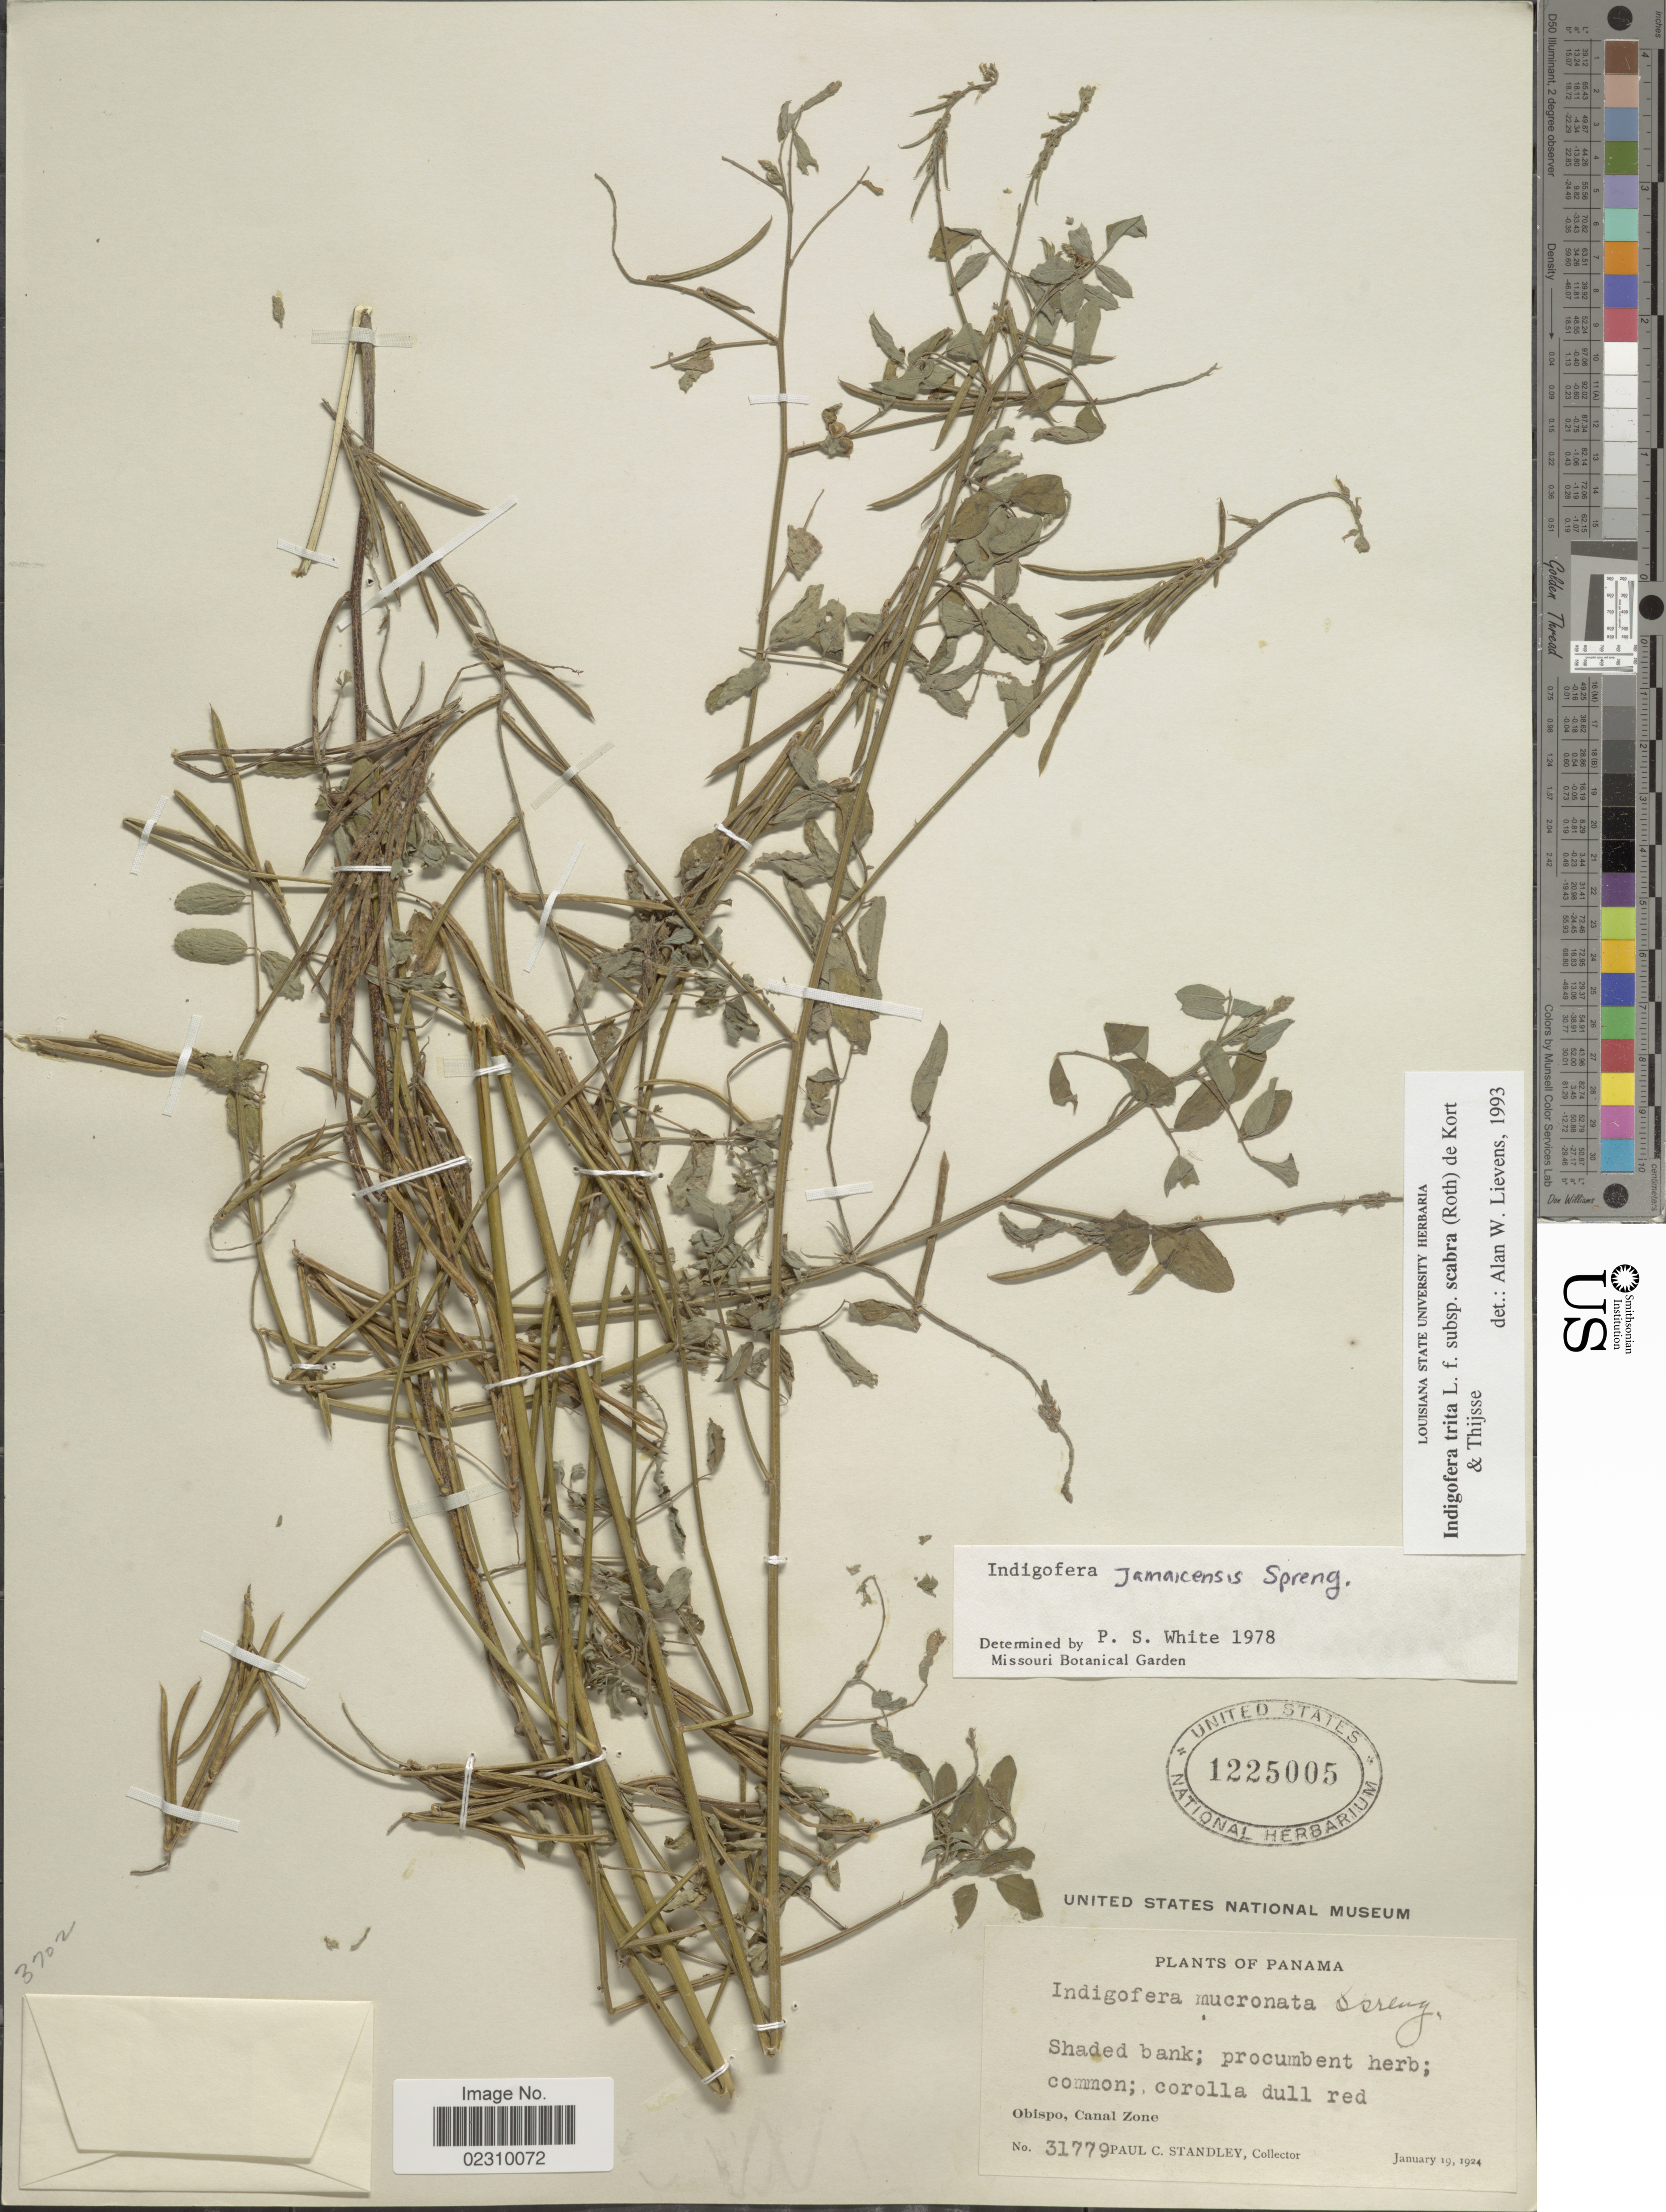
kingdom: Plantae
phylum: Tracheophyta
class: Magnoliopsida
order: Fabales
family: Fabaceae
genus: Indigofera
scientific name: Indigofera trita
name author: L. f.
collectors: P. C. Standley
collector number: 31779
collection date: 1924-01-19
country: Panama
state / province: Colón / Panamá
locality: Obispo, Canal Zone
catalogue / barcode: US 1225005